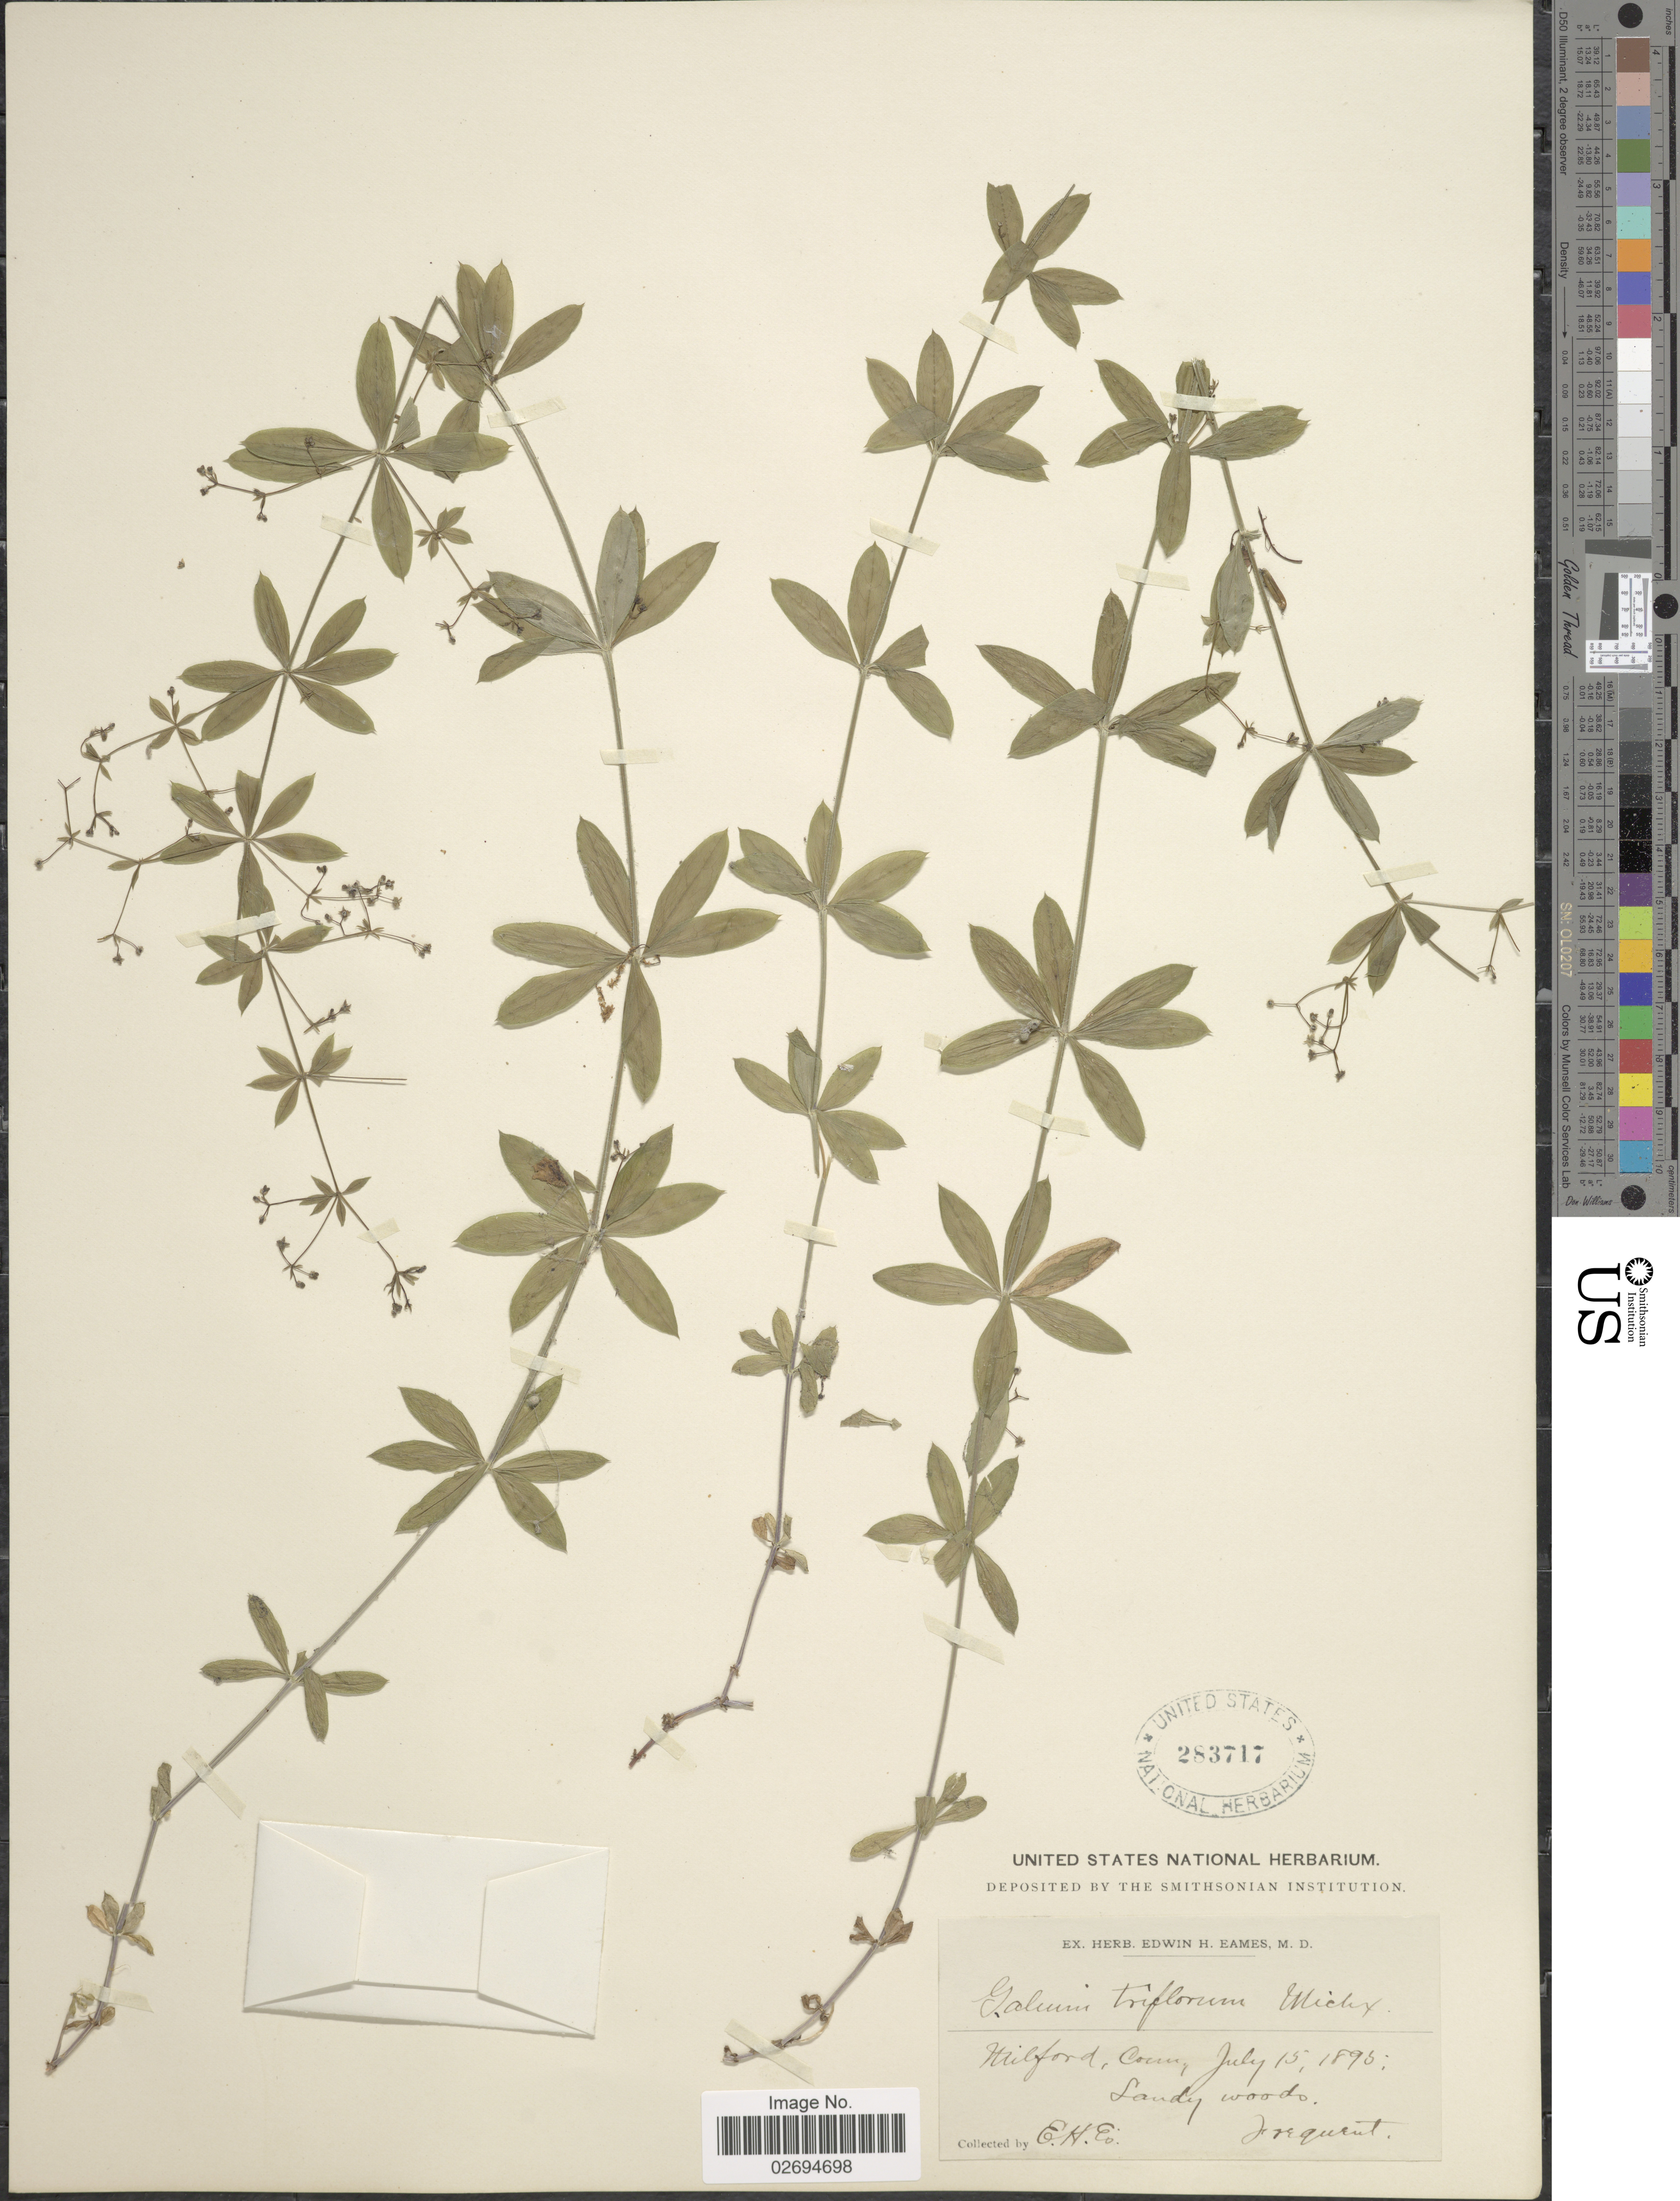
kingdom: Plantae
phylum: Tracheophyta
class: Magnoliopsida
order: Gentianales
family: Rubiaceae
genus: Galium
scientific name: Galium triflorum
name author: Michx.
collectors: E. H. Eames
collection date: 1895-07-15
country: United States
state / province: Connecticut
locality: Milford, Sandy woods, Frequent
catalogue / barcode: US 283717